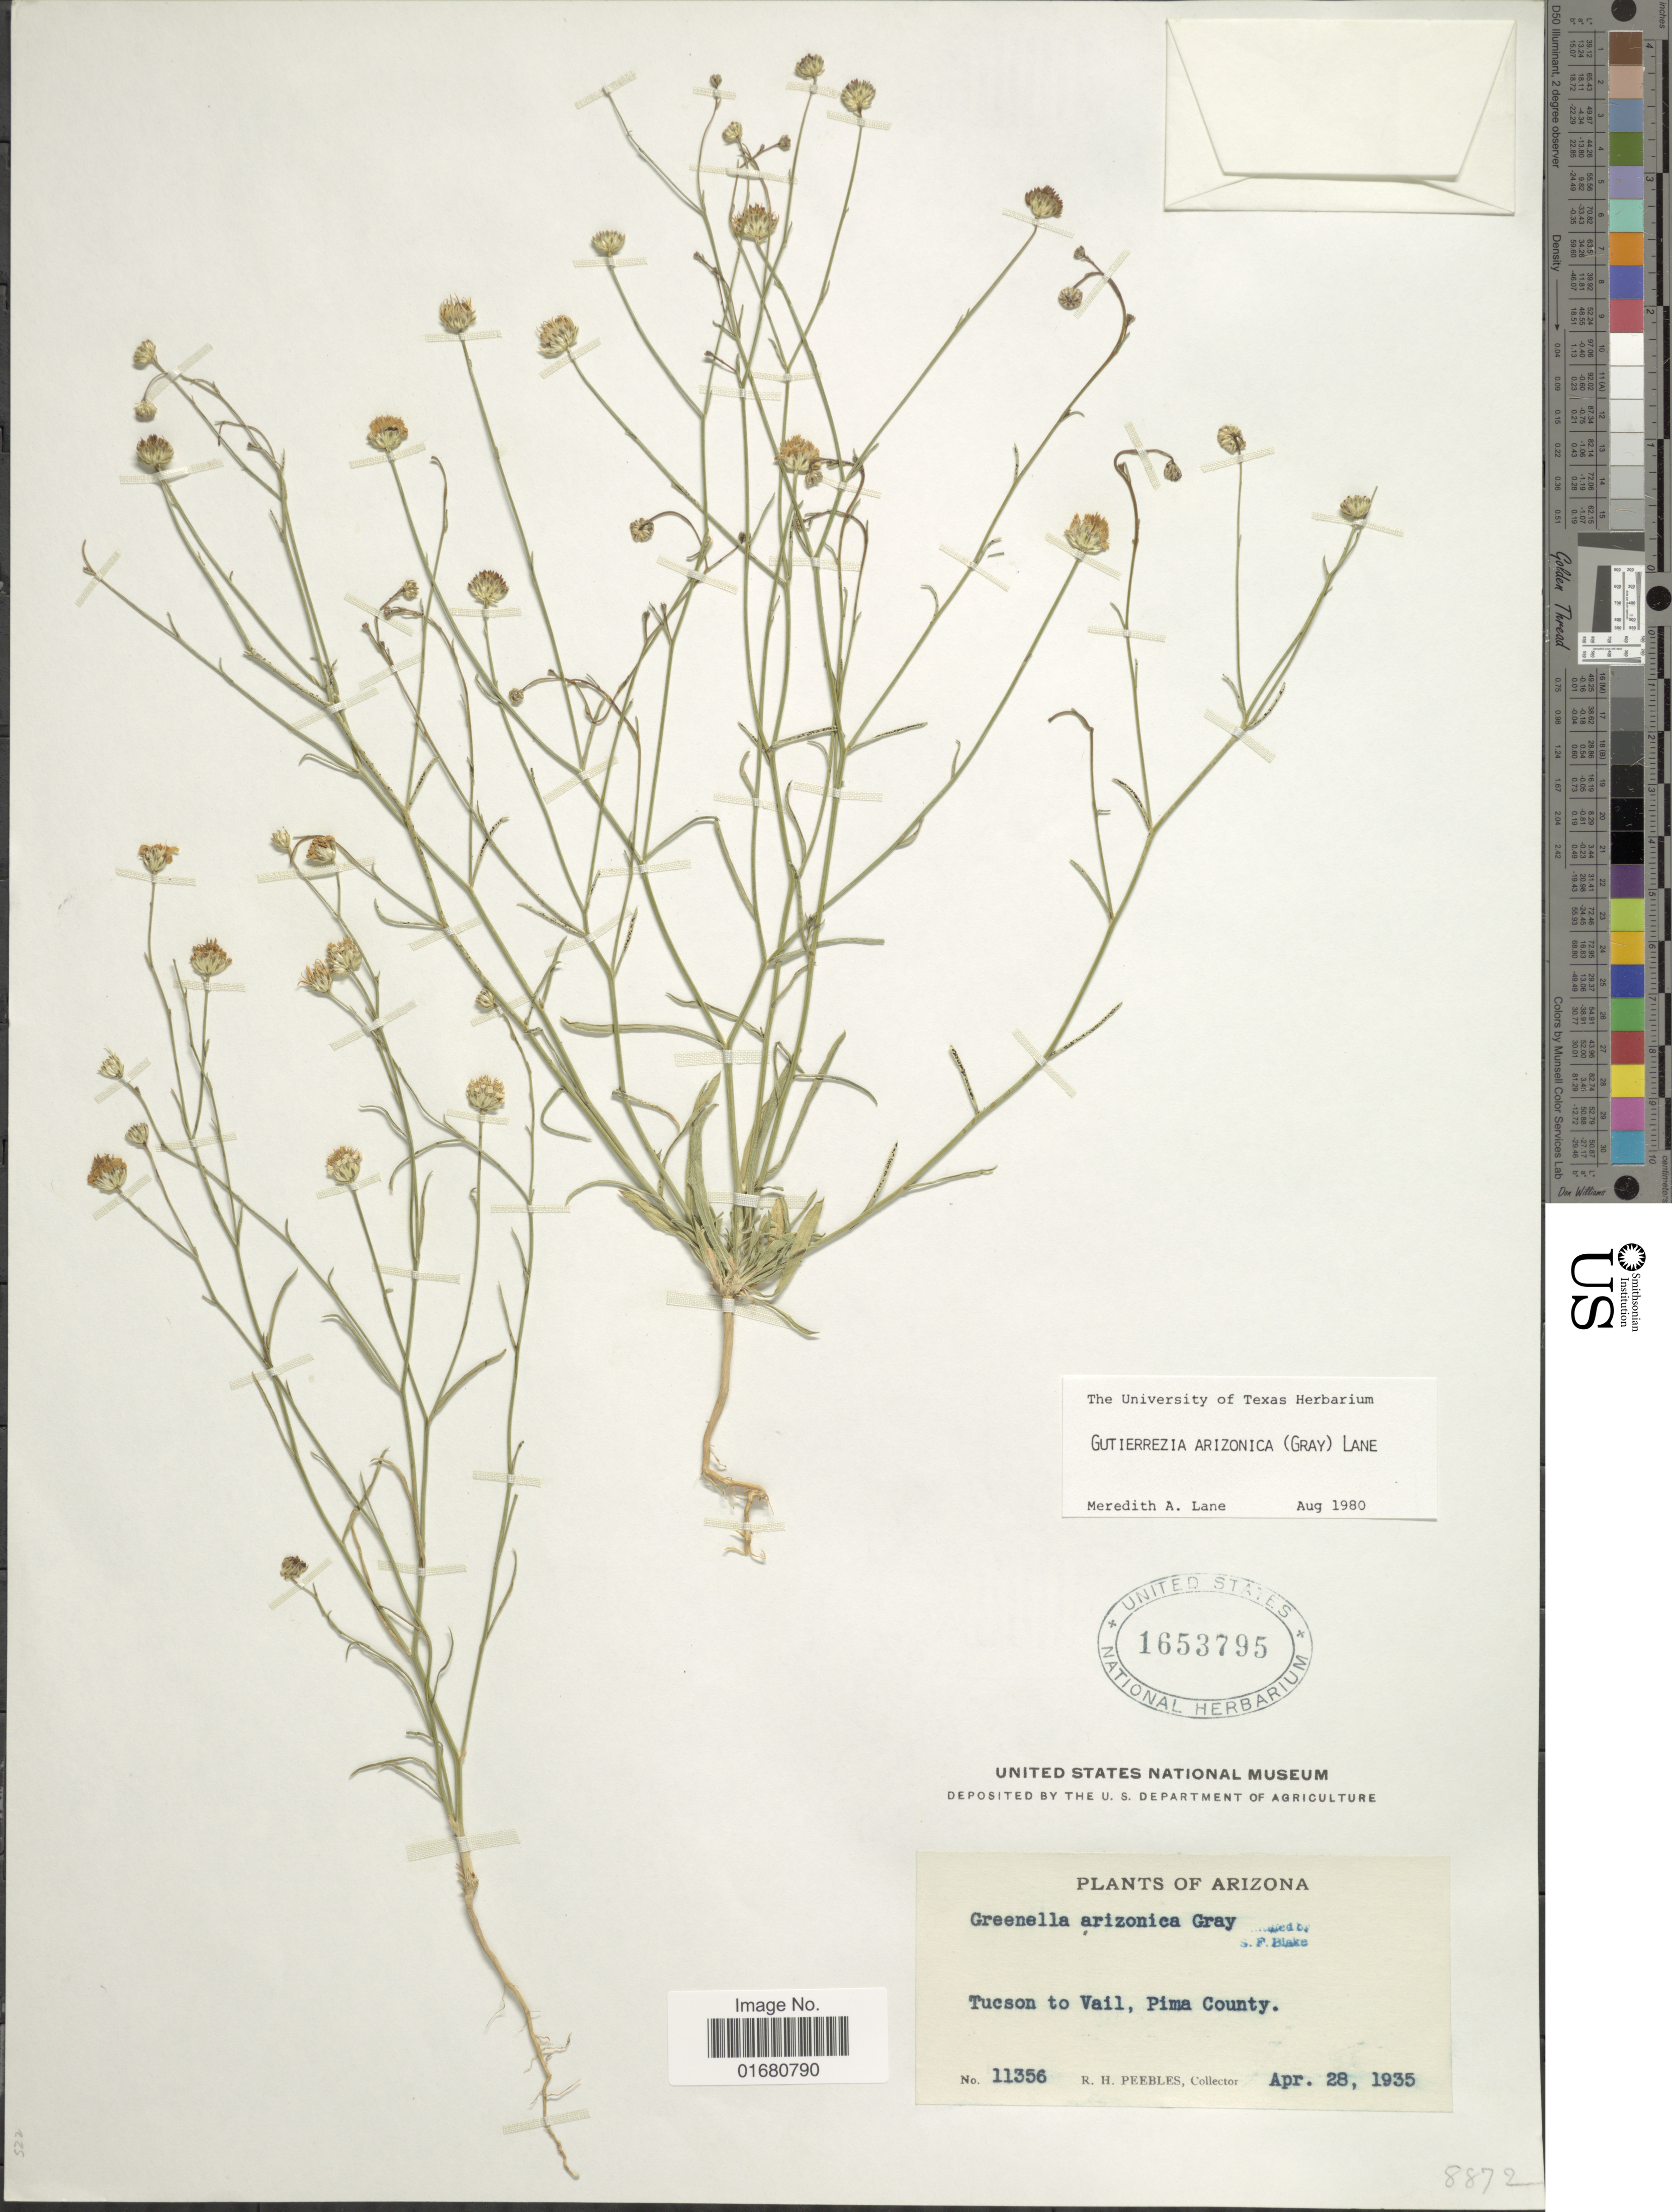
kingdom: Plantae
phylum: Tracheophyta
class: Magnoliopsida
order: Asterales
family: Asteraceae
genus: Gutierrezia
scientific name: Gutierrezia arizonica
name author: (A. Gray) M.A. Lane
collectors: R. H. Peebles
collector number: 11356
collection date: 1935-04-28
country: United States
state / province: Arizona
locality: Tucson to Vail, Pima County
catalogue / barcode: US 1653795